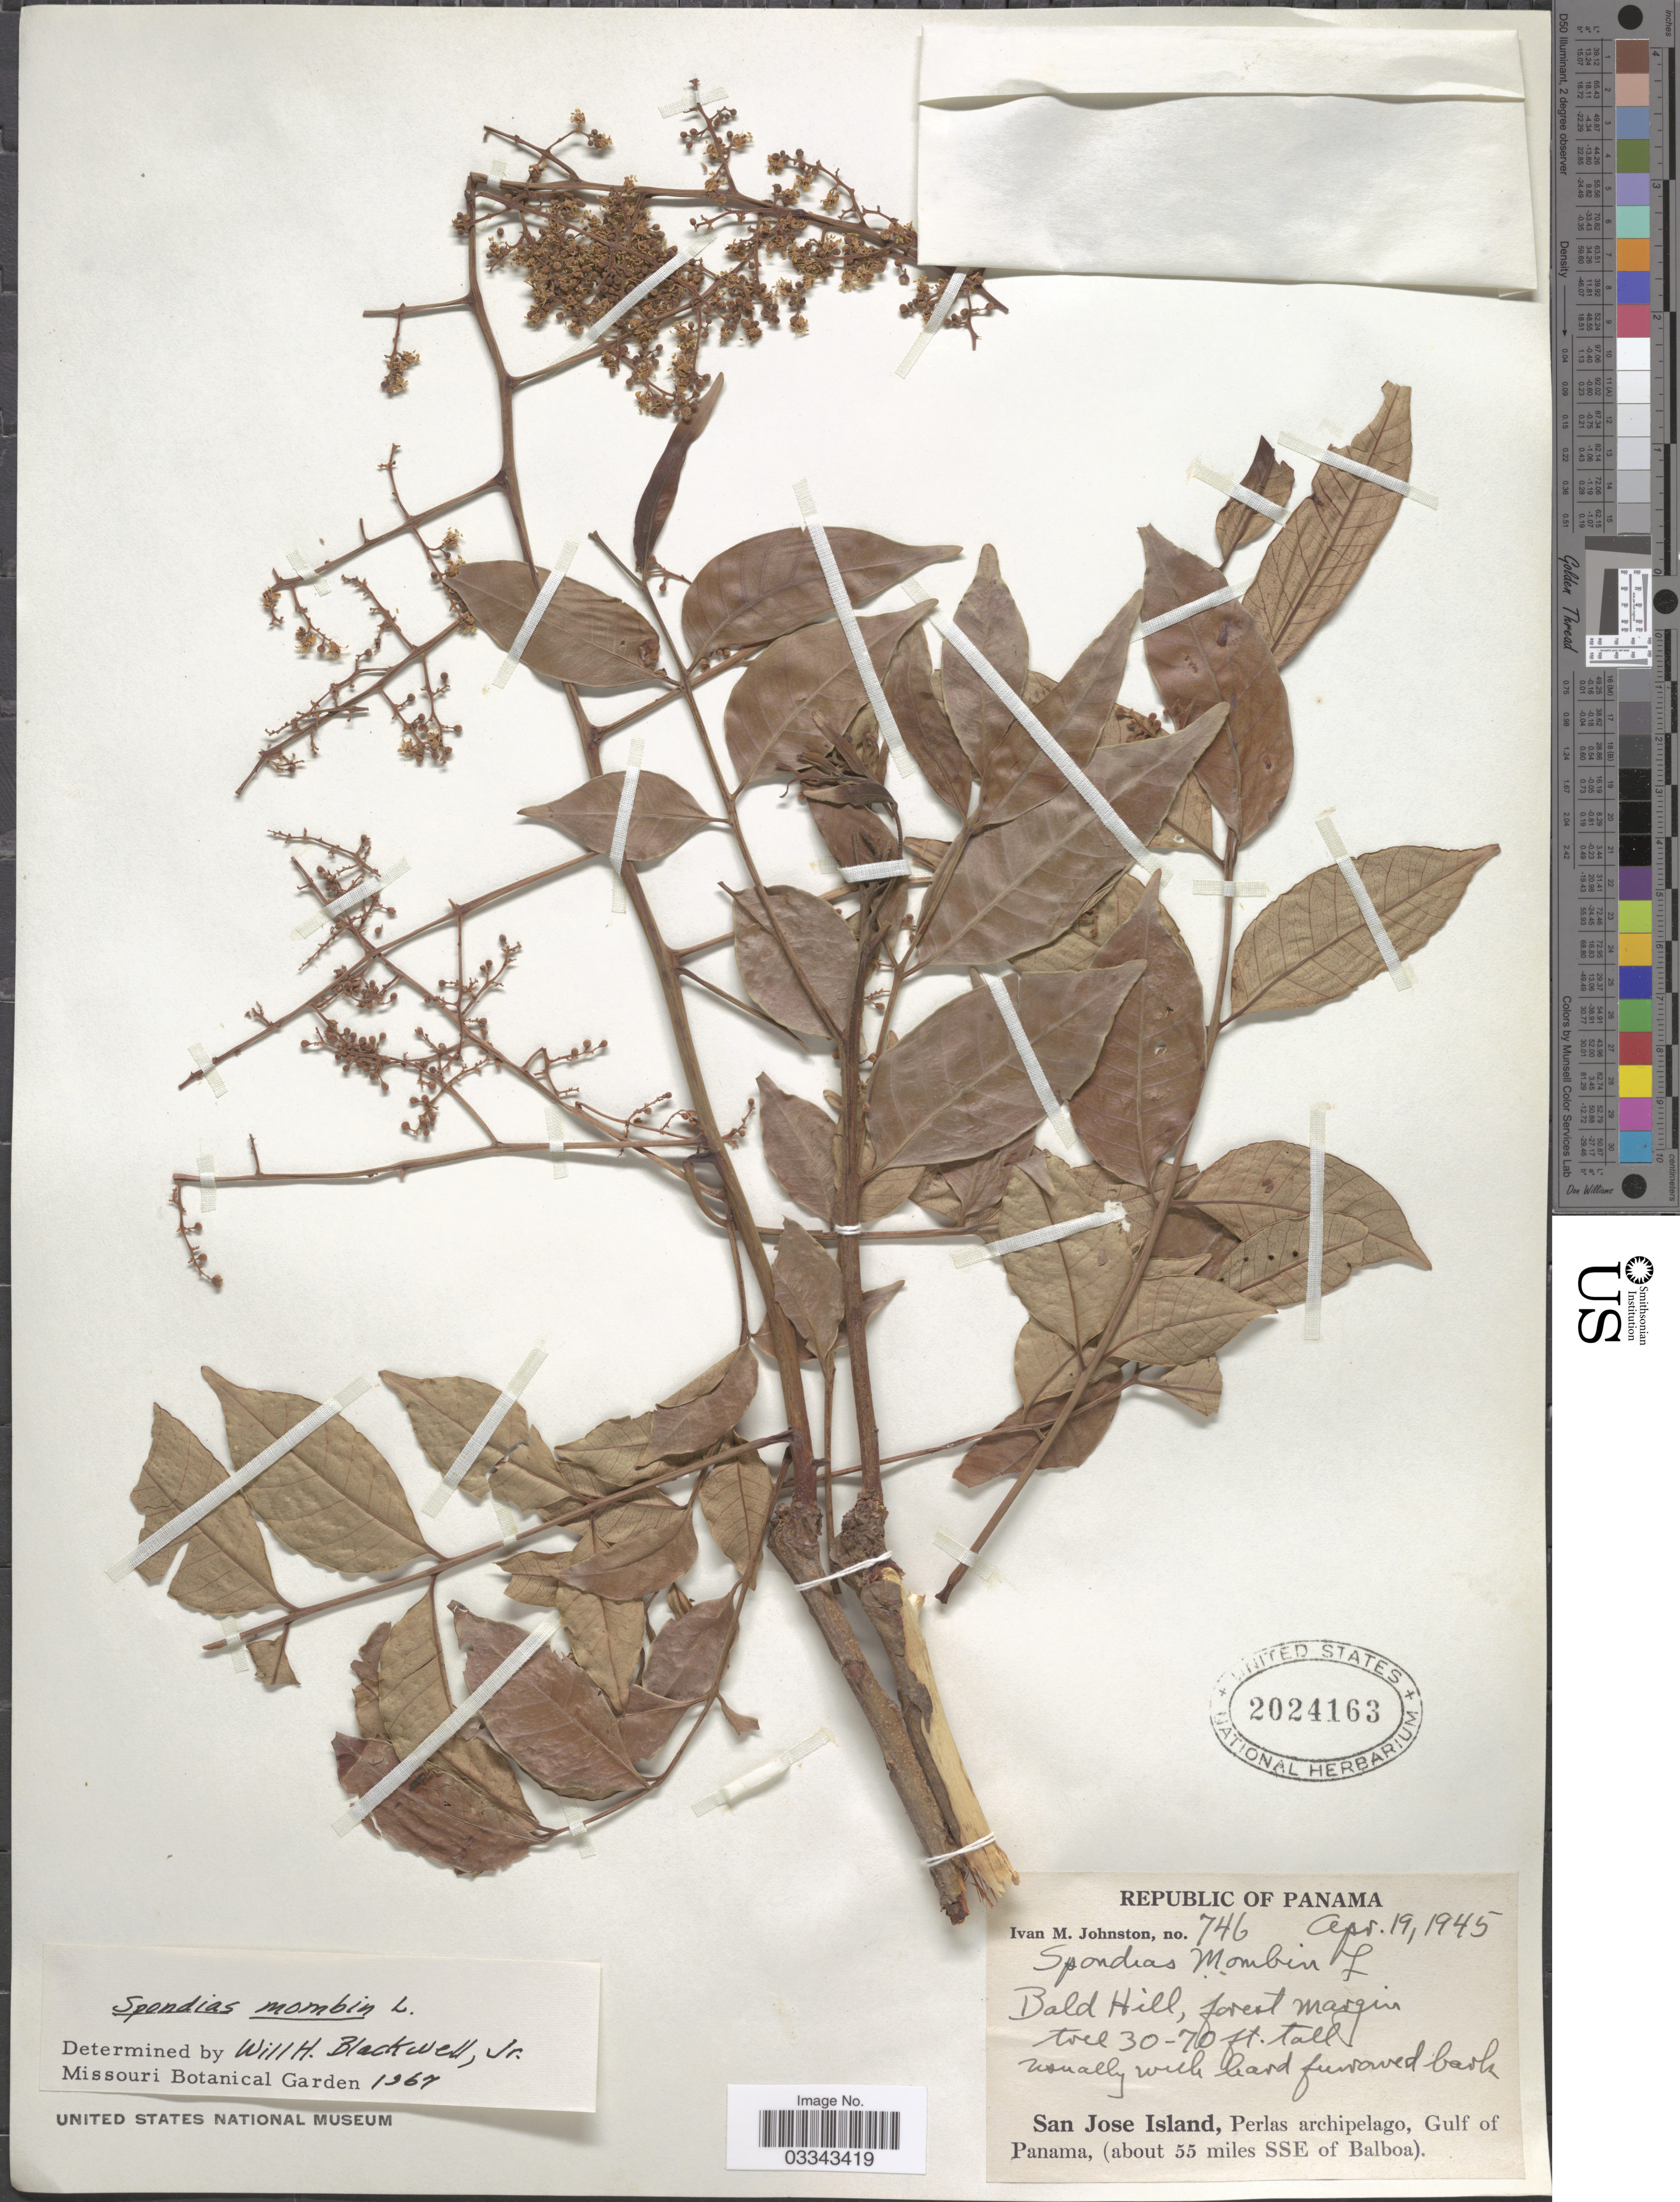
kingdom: Plantae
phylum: Tracheophyta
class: Magnoliopsida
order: Sapindales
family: Anacardiaceae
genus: Spondias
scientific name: Spondias mombin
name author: L.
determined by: Mitchell, John D.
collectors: I.M. Johnston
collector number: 746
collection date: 1945-04-19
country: Panama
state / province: Panamá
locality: Republic of Panama. San Jose Island, Perlas archipelago, Gulf of Panama, (about 55 miles SSE of Balboa).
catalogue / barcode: US 2024163